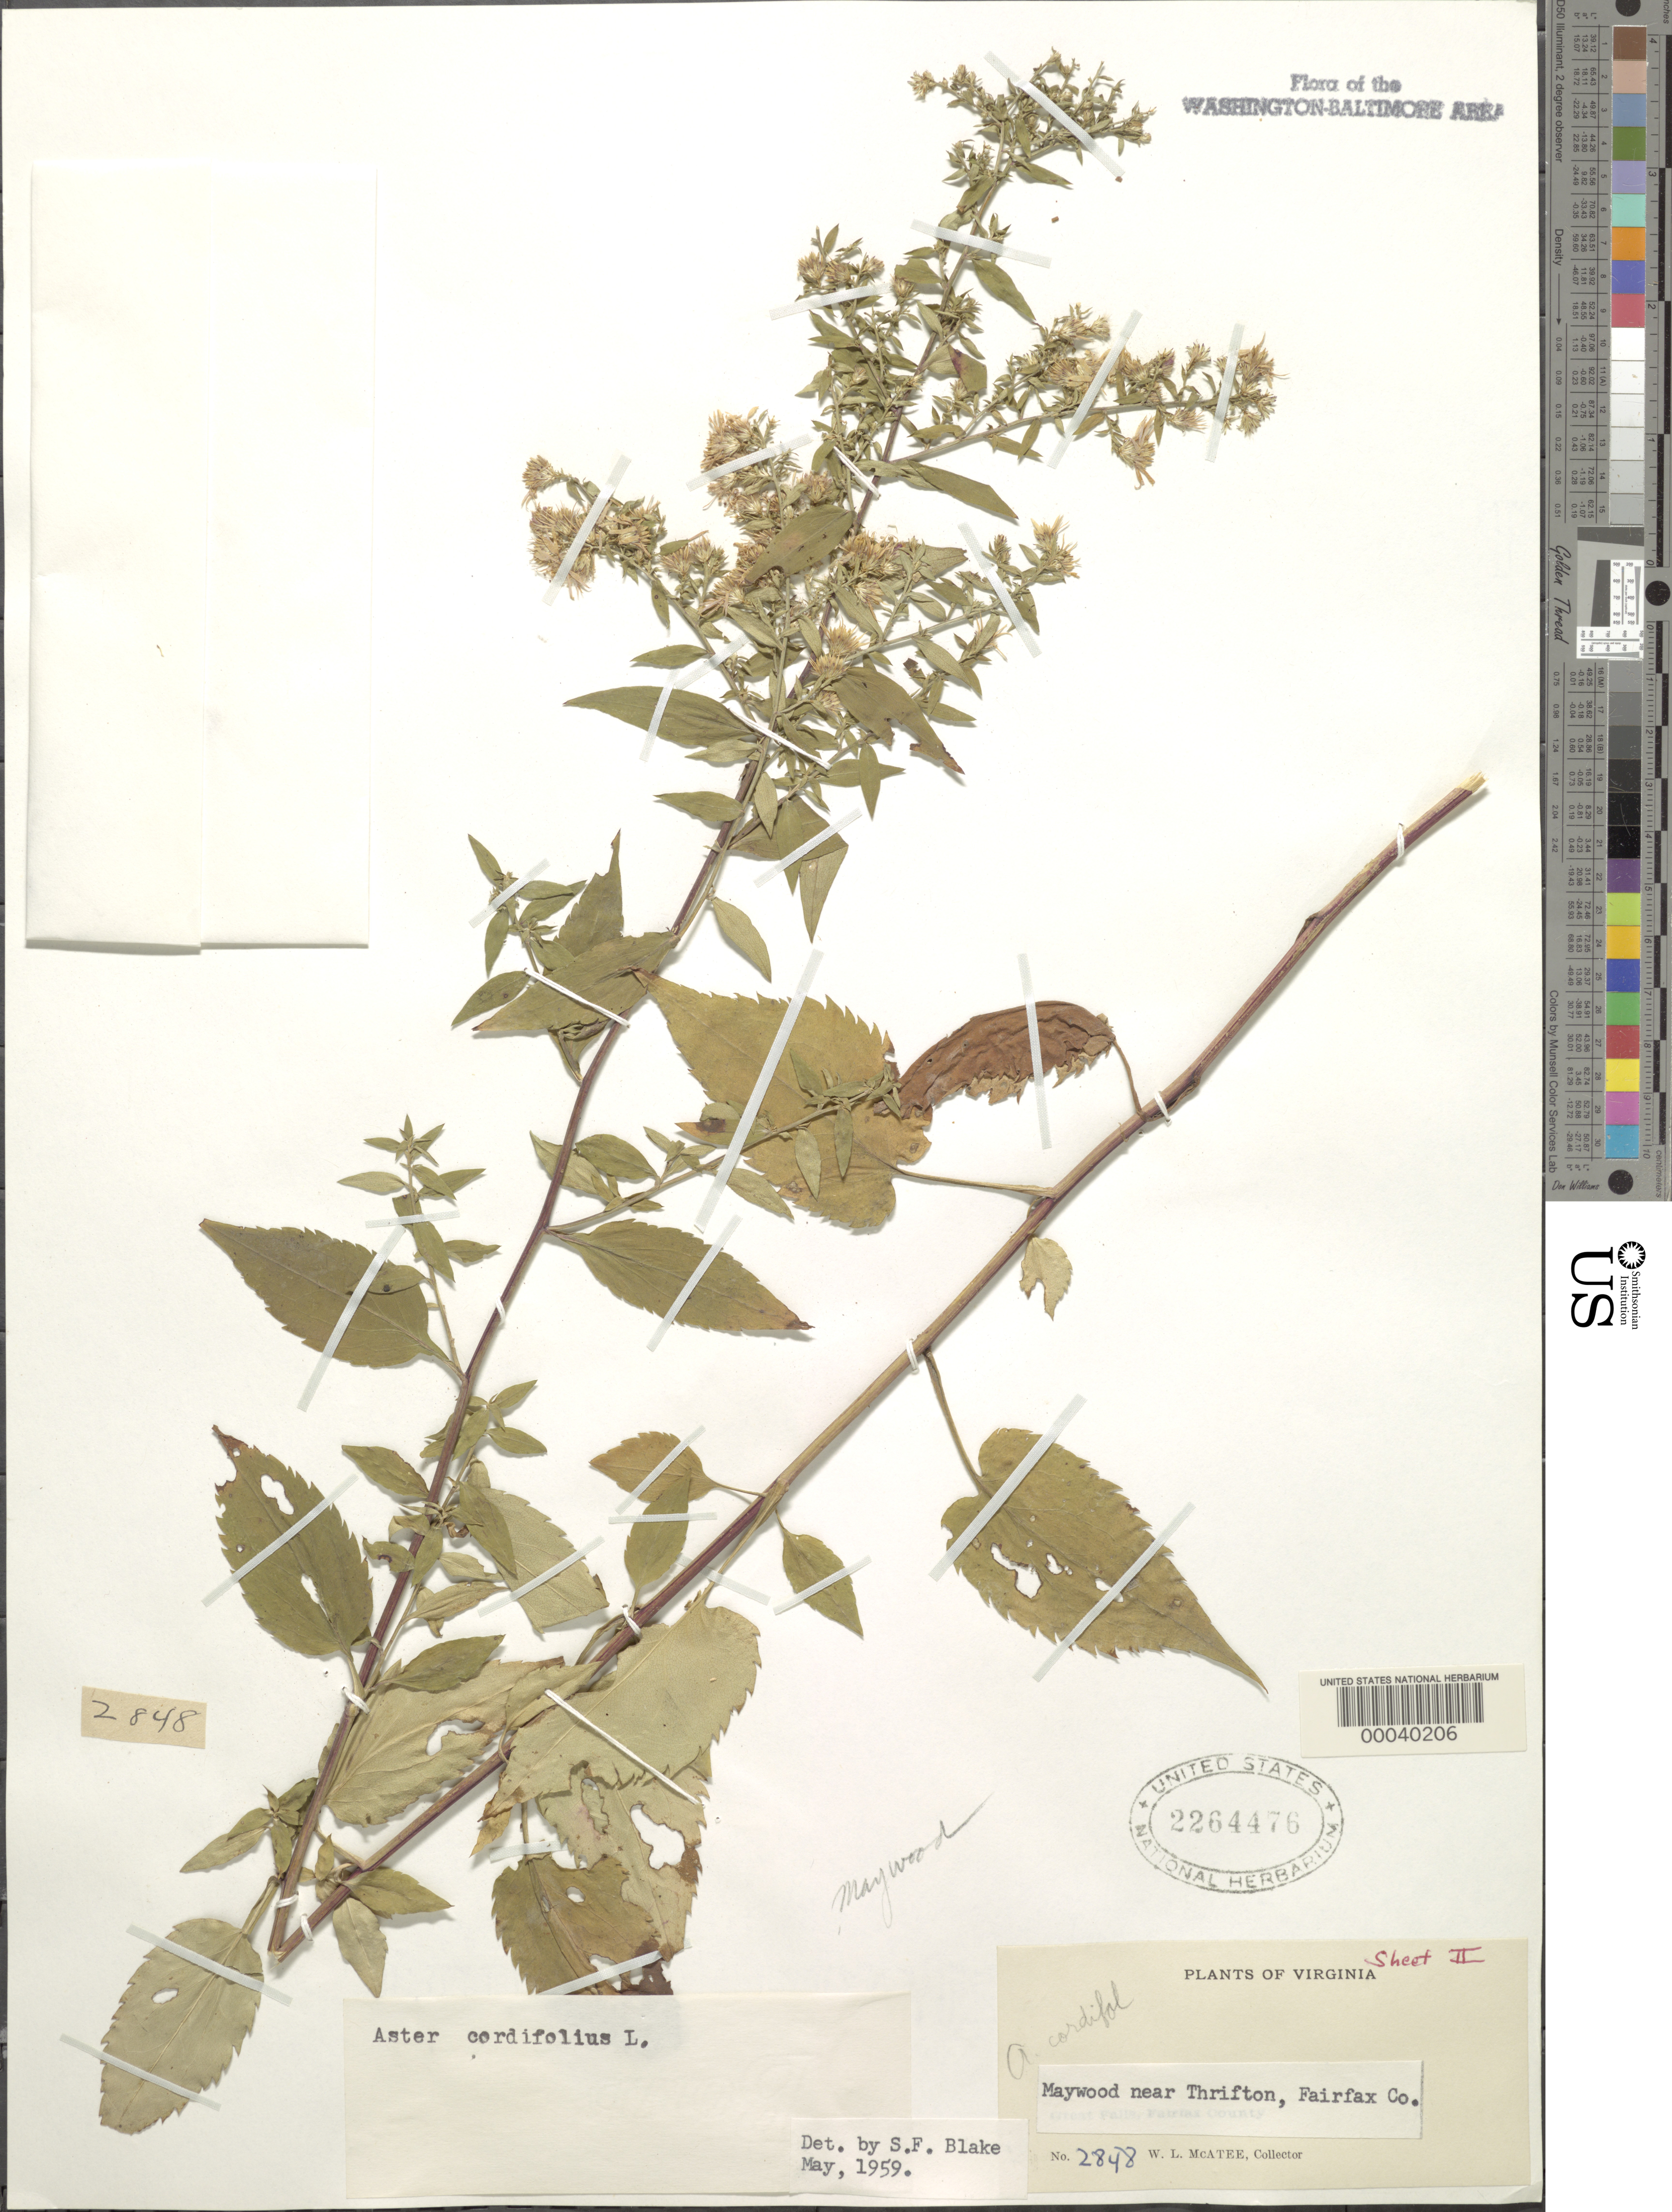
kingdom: Plantae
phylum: Tracheophyta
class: Magnoliopsida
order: Asterales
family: Asteraceae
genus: Symphyotrichum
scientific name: Symphyotrichum cordifolium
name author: (L.) G.L. Nesom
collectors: W. McAtee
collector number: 2848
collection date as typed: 21 Oct 1917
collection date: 1917-10-21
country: United States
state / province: Virginia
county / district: Fairfax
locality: Maywood near Thrifton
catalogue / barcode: US 2264476